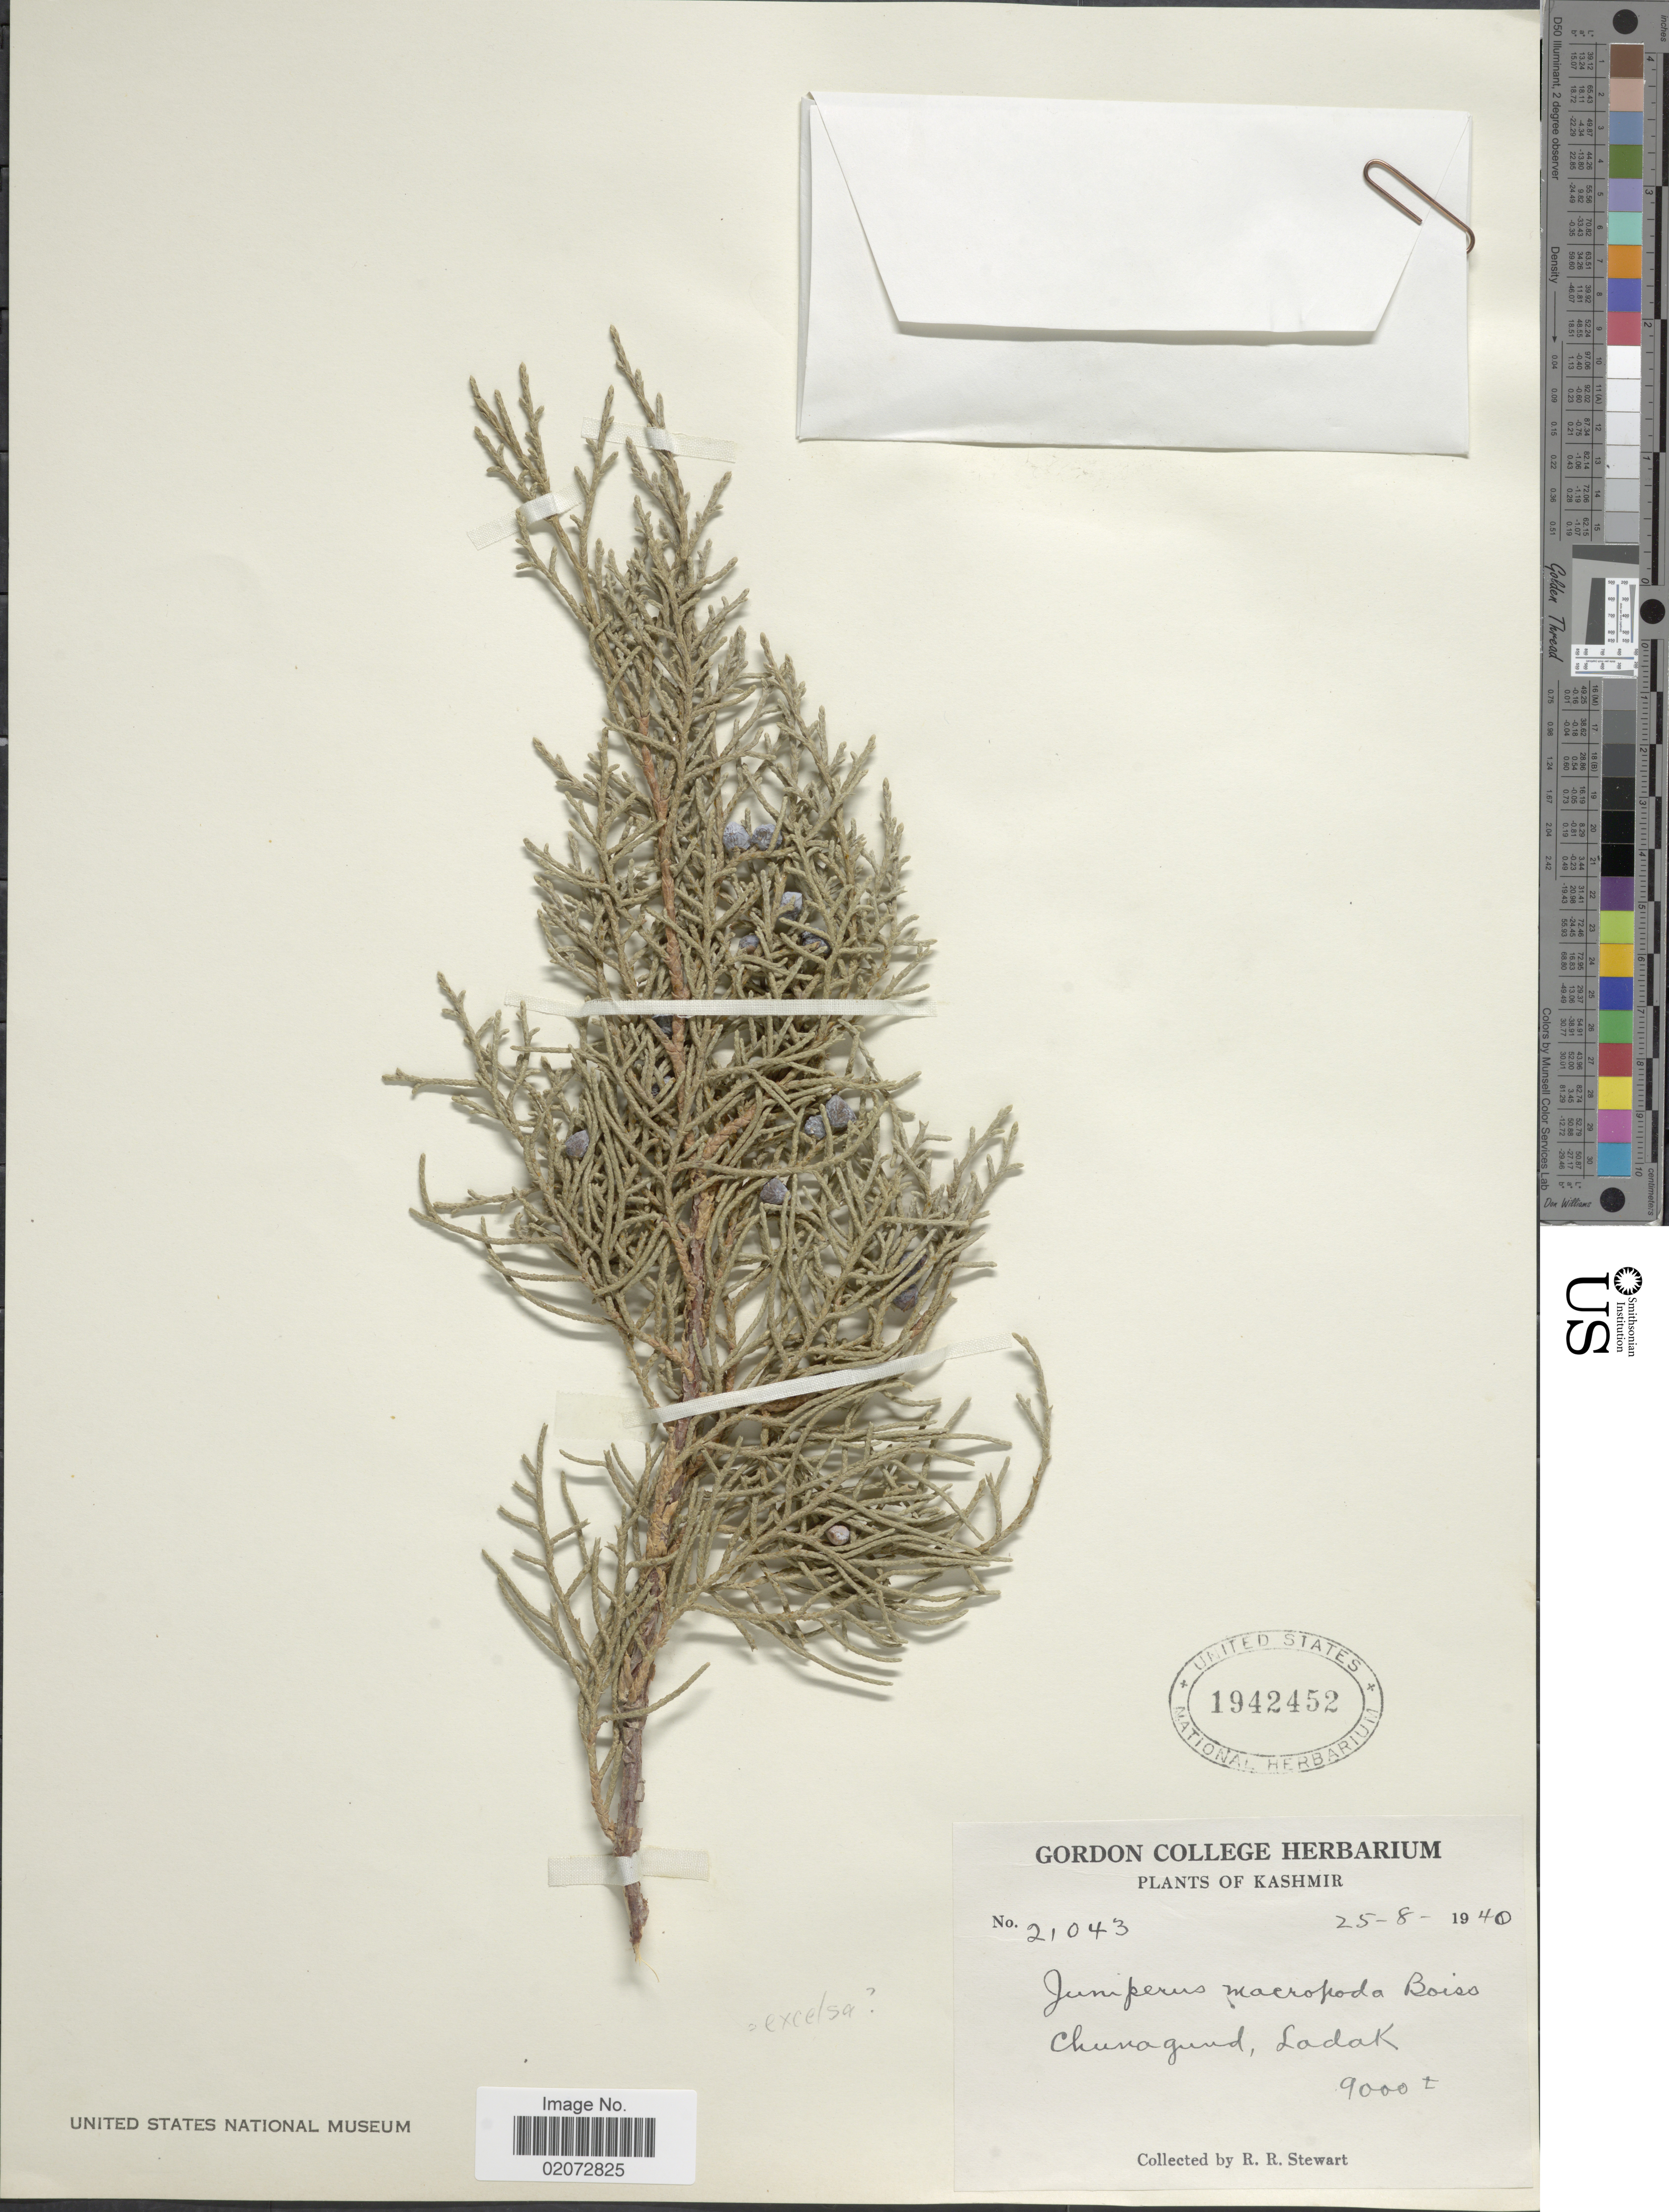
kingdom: Plantae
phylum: Tracheophyta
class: Pinopsida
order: Pinales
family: Cupressaceae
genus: Juniperus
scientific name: Juniperus macropoda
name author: Boiss.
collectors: R. R. Stewart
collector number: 21043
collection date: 1940-08-25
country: India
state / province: Ladakh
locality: Kashmir, Chunagund, Ladak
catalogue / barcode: US 1942452